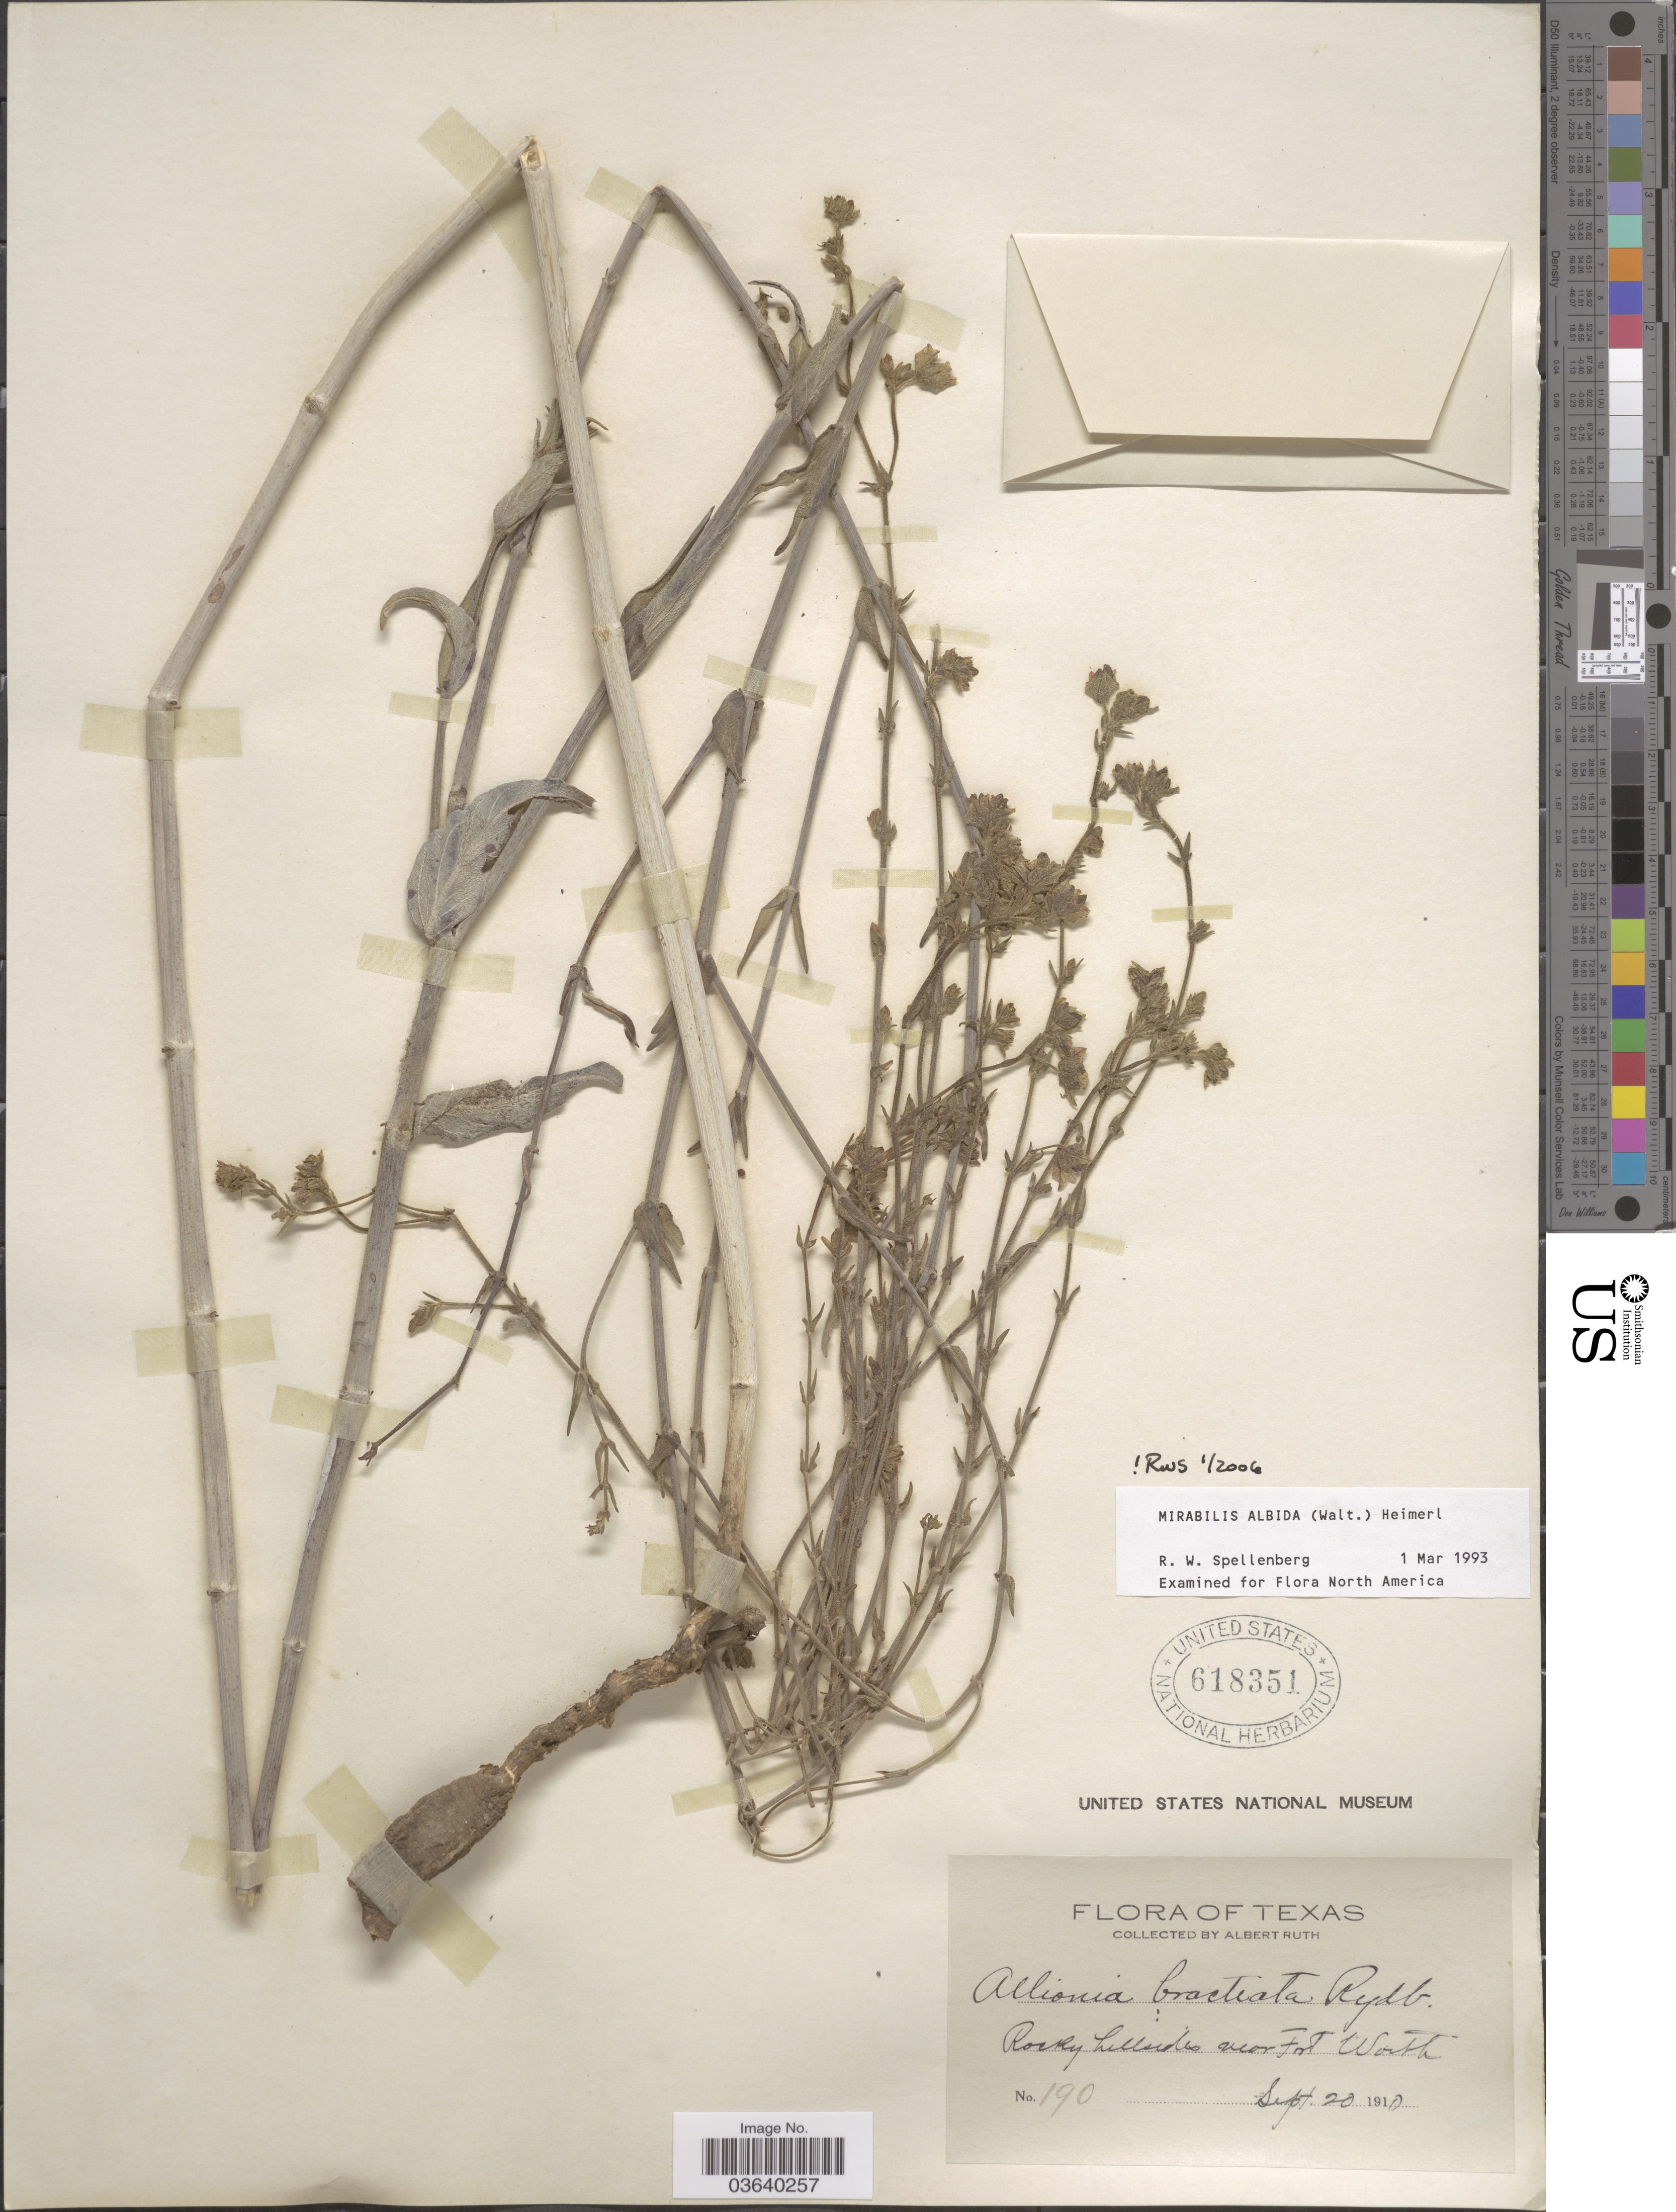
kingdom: Plantae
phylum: Tracheophyta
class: Magnoliopsida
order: Caryophyllales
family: Nyctaginaceae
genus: Mirabilis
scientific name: Mirabilis albida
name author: (Walter) Heimerl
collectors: A. Ruth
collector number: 190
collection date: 1910-09-20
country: United States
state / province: Texas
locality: Near Fort Worth.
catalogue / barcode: US 618351